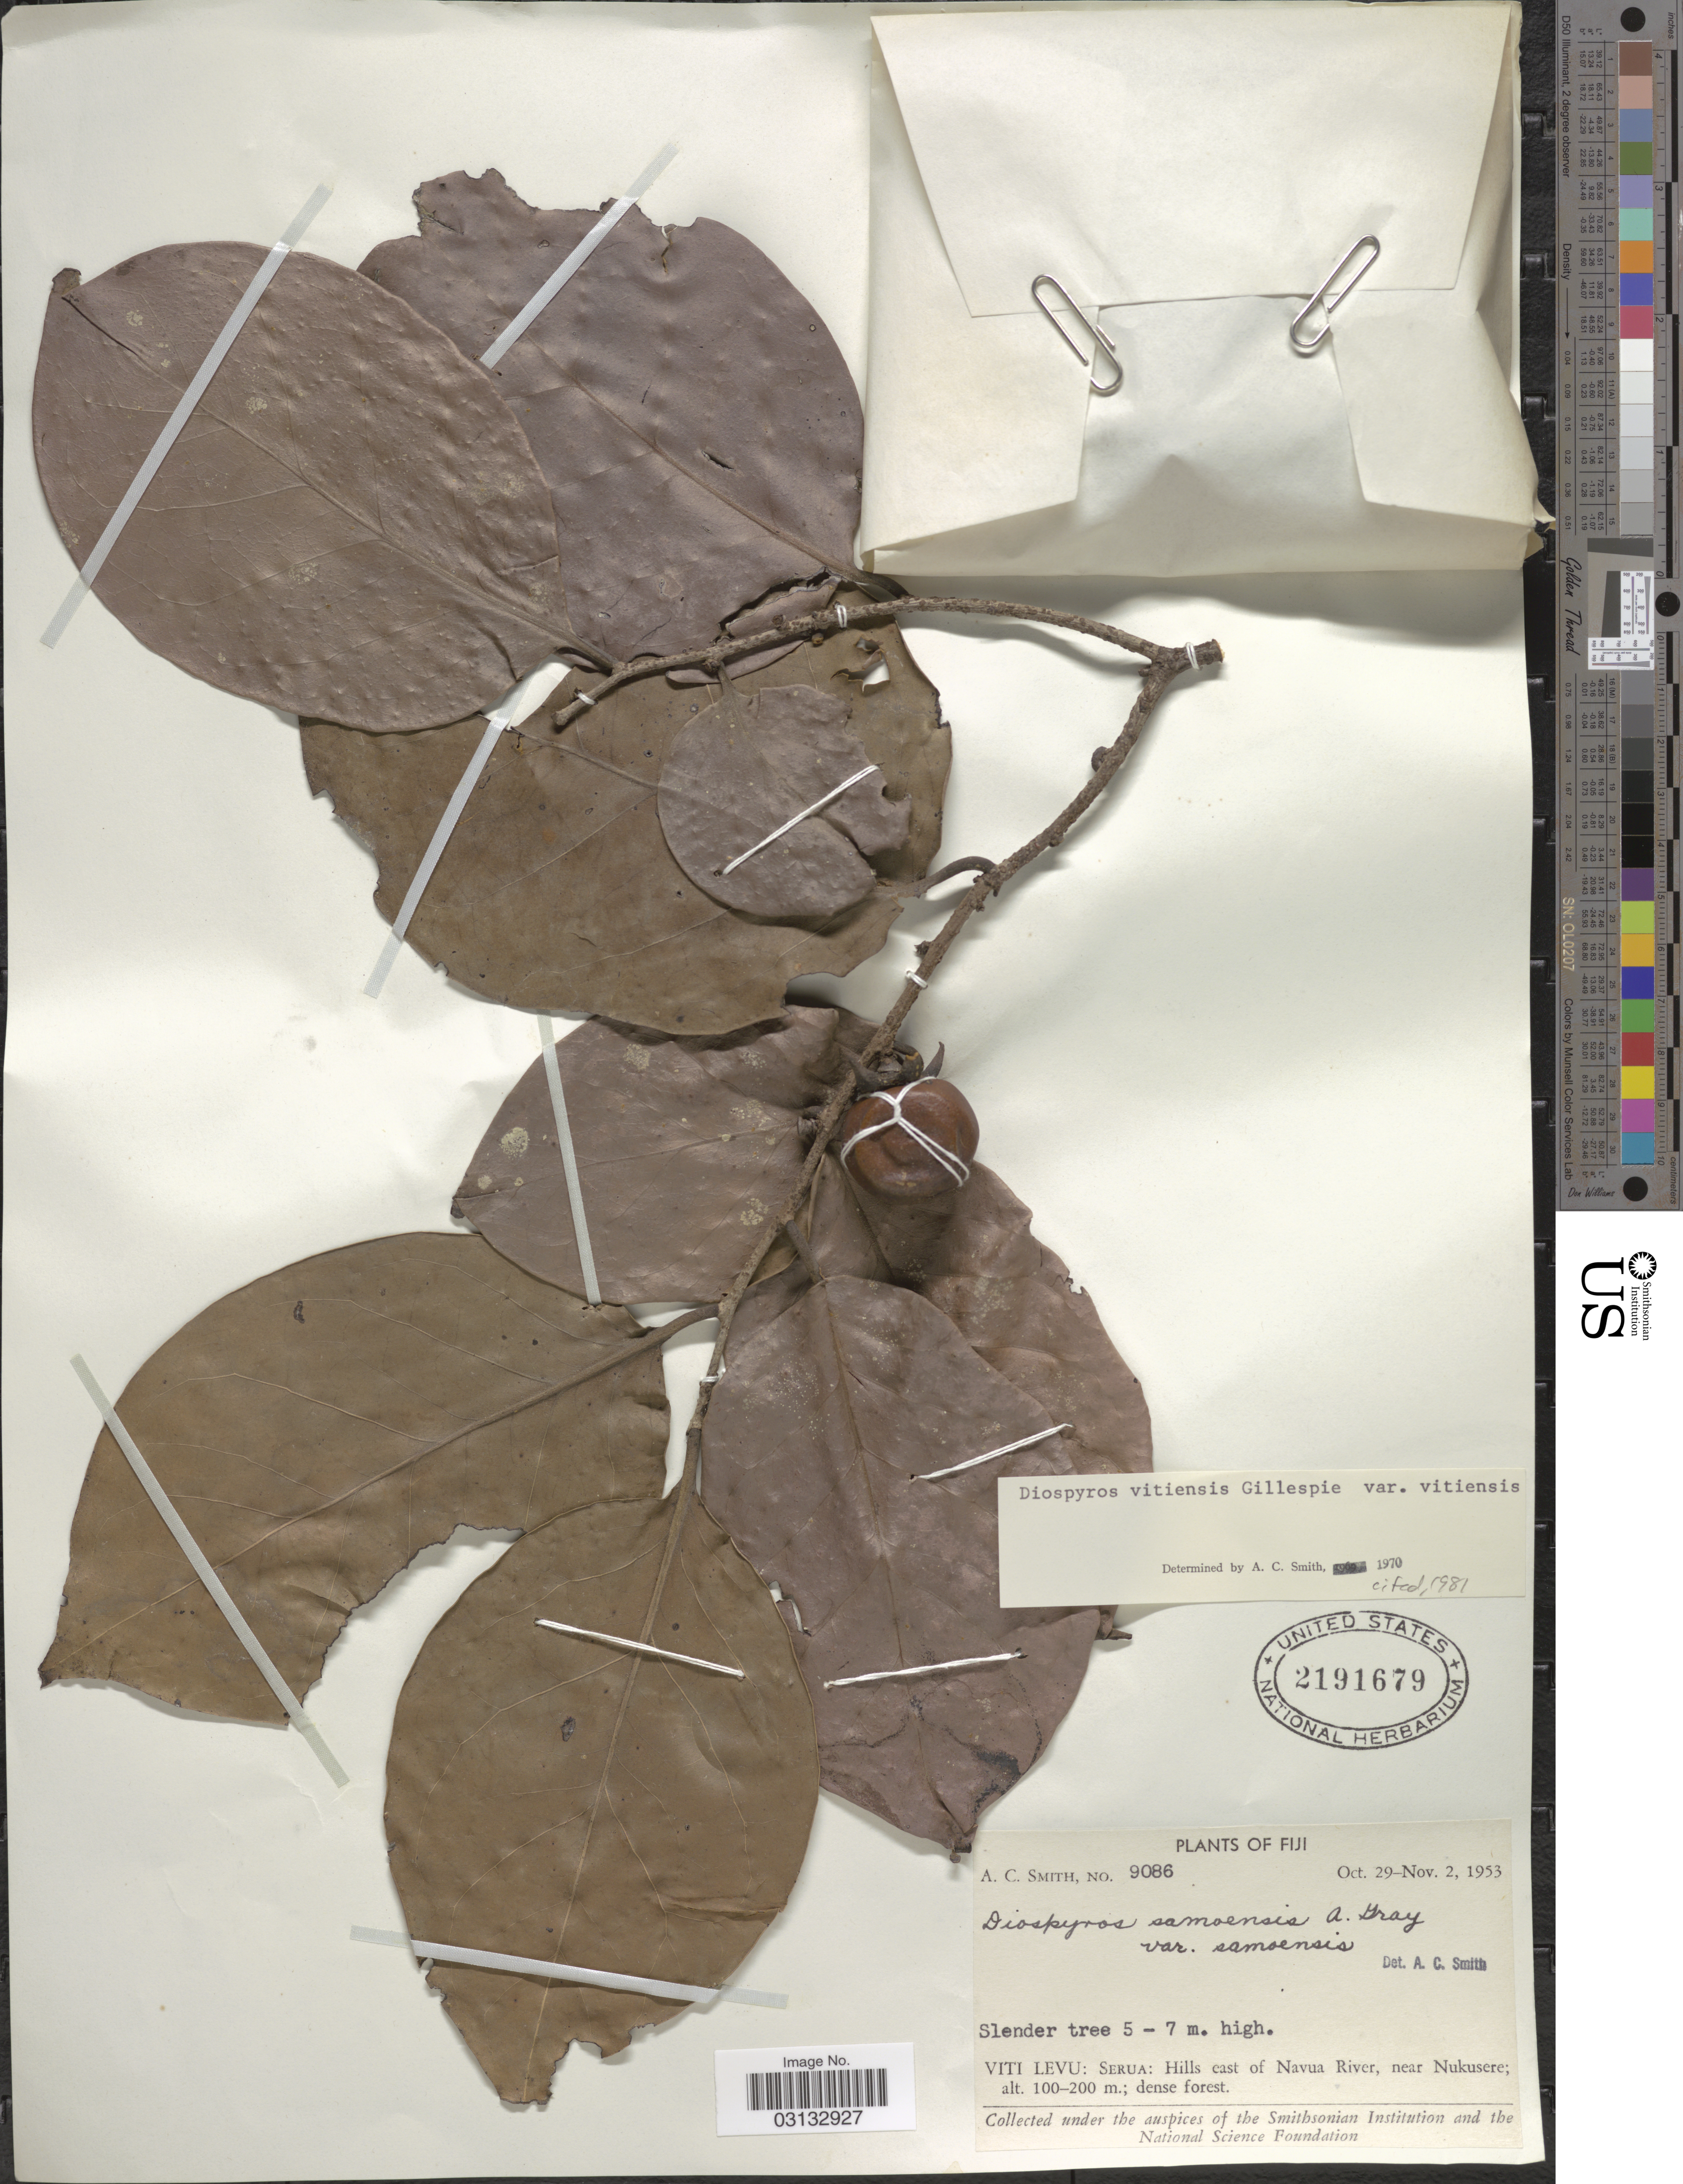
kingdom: Plantae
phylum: Tracheophyta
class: Magnoliopsida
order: Ericales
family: Ebenaceae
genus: Diospyros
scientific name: Diospyros vitiensis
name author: Gillespie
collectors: A. C. Smith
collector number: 9086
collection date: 1953-10-29/1953-11-02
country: Fiji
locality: Viti Levu: Serua: Hills east of Navua River, near Nukusere.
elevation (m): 100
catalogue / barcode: US 2191679